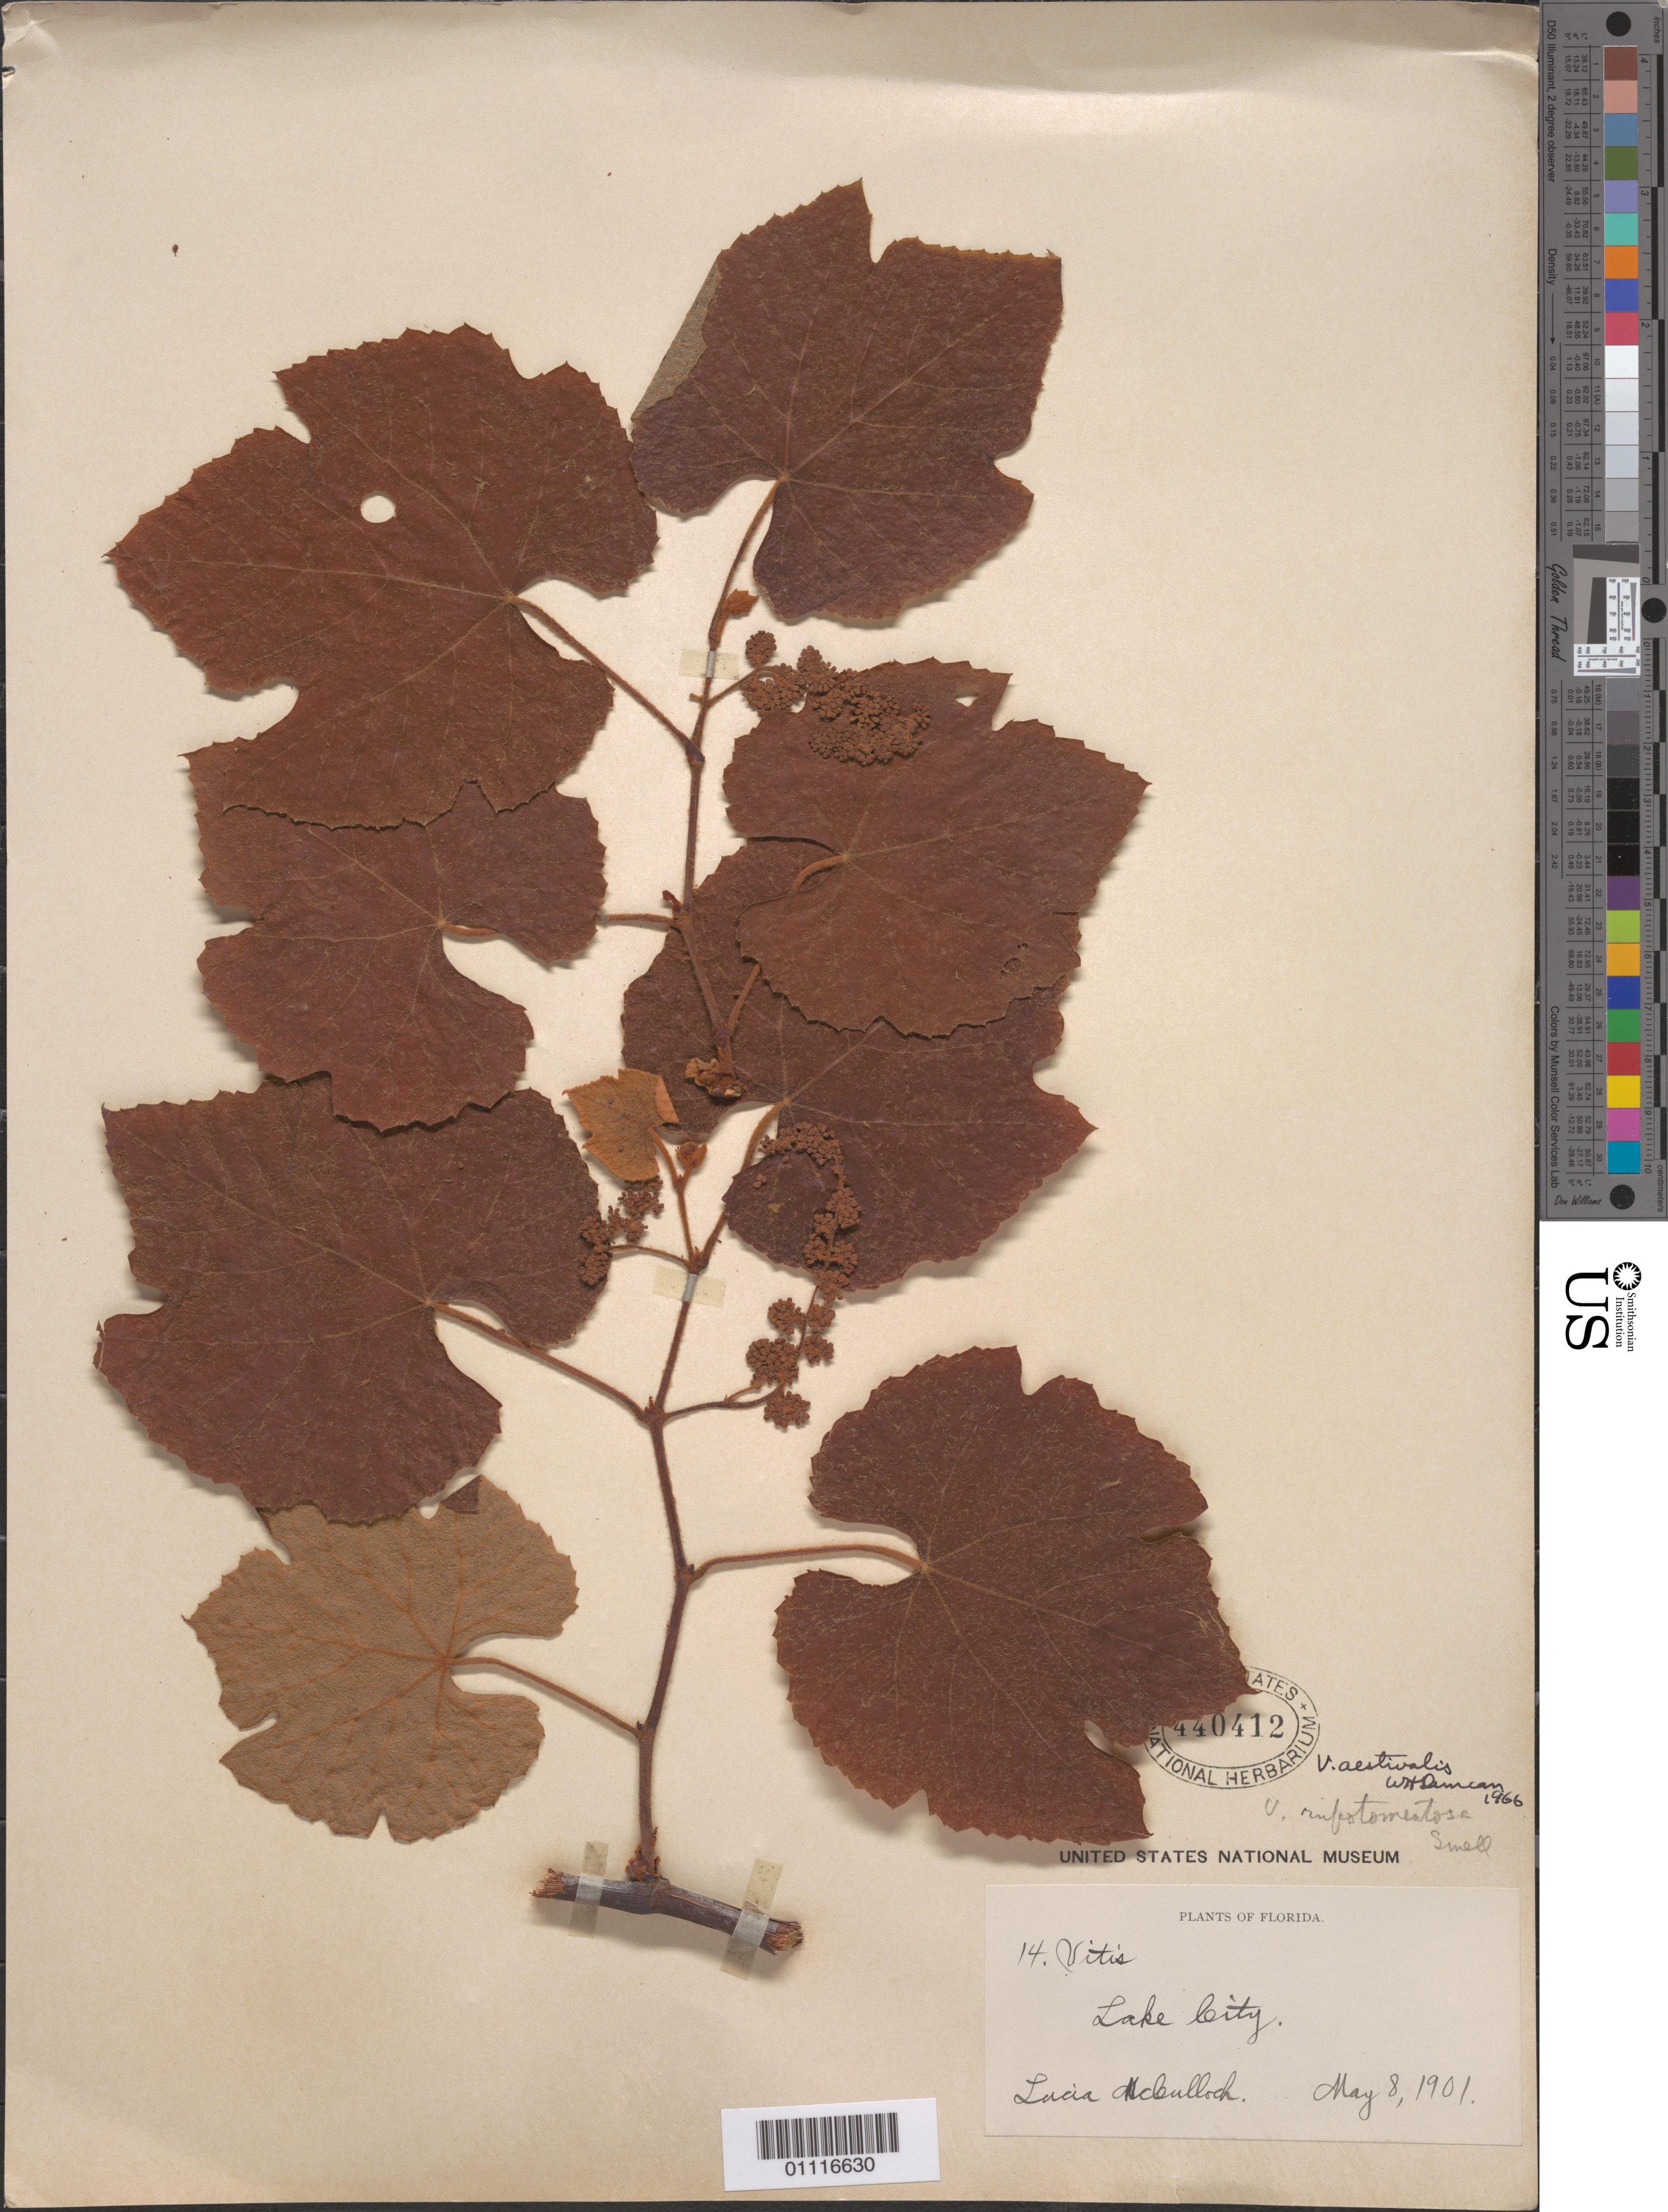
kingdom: Plantae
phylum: Tracheophyta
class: Magnoliopsida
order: Vitales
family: Vitaceae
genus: Vitis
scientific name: Vitis aestivalis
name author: Michx.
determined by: Duncan, W. H.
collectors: L. McCulloch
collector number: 14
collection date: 1901-05-08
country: United States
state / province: Florida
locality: Lake City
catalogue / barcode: US 440412